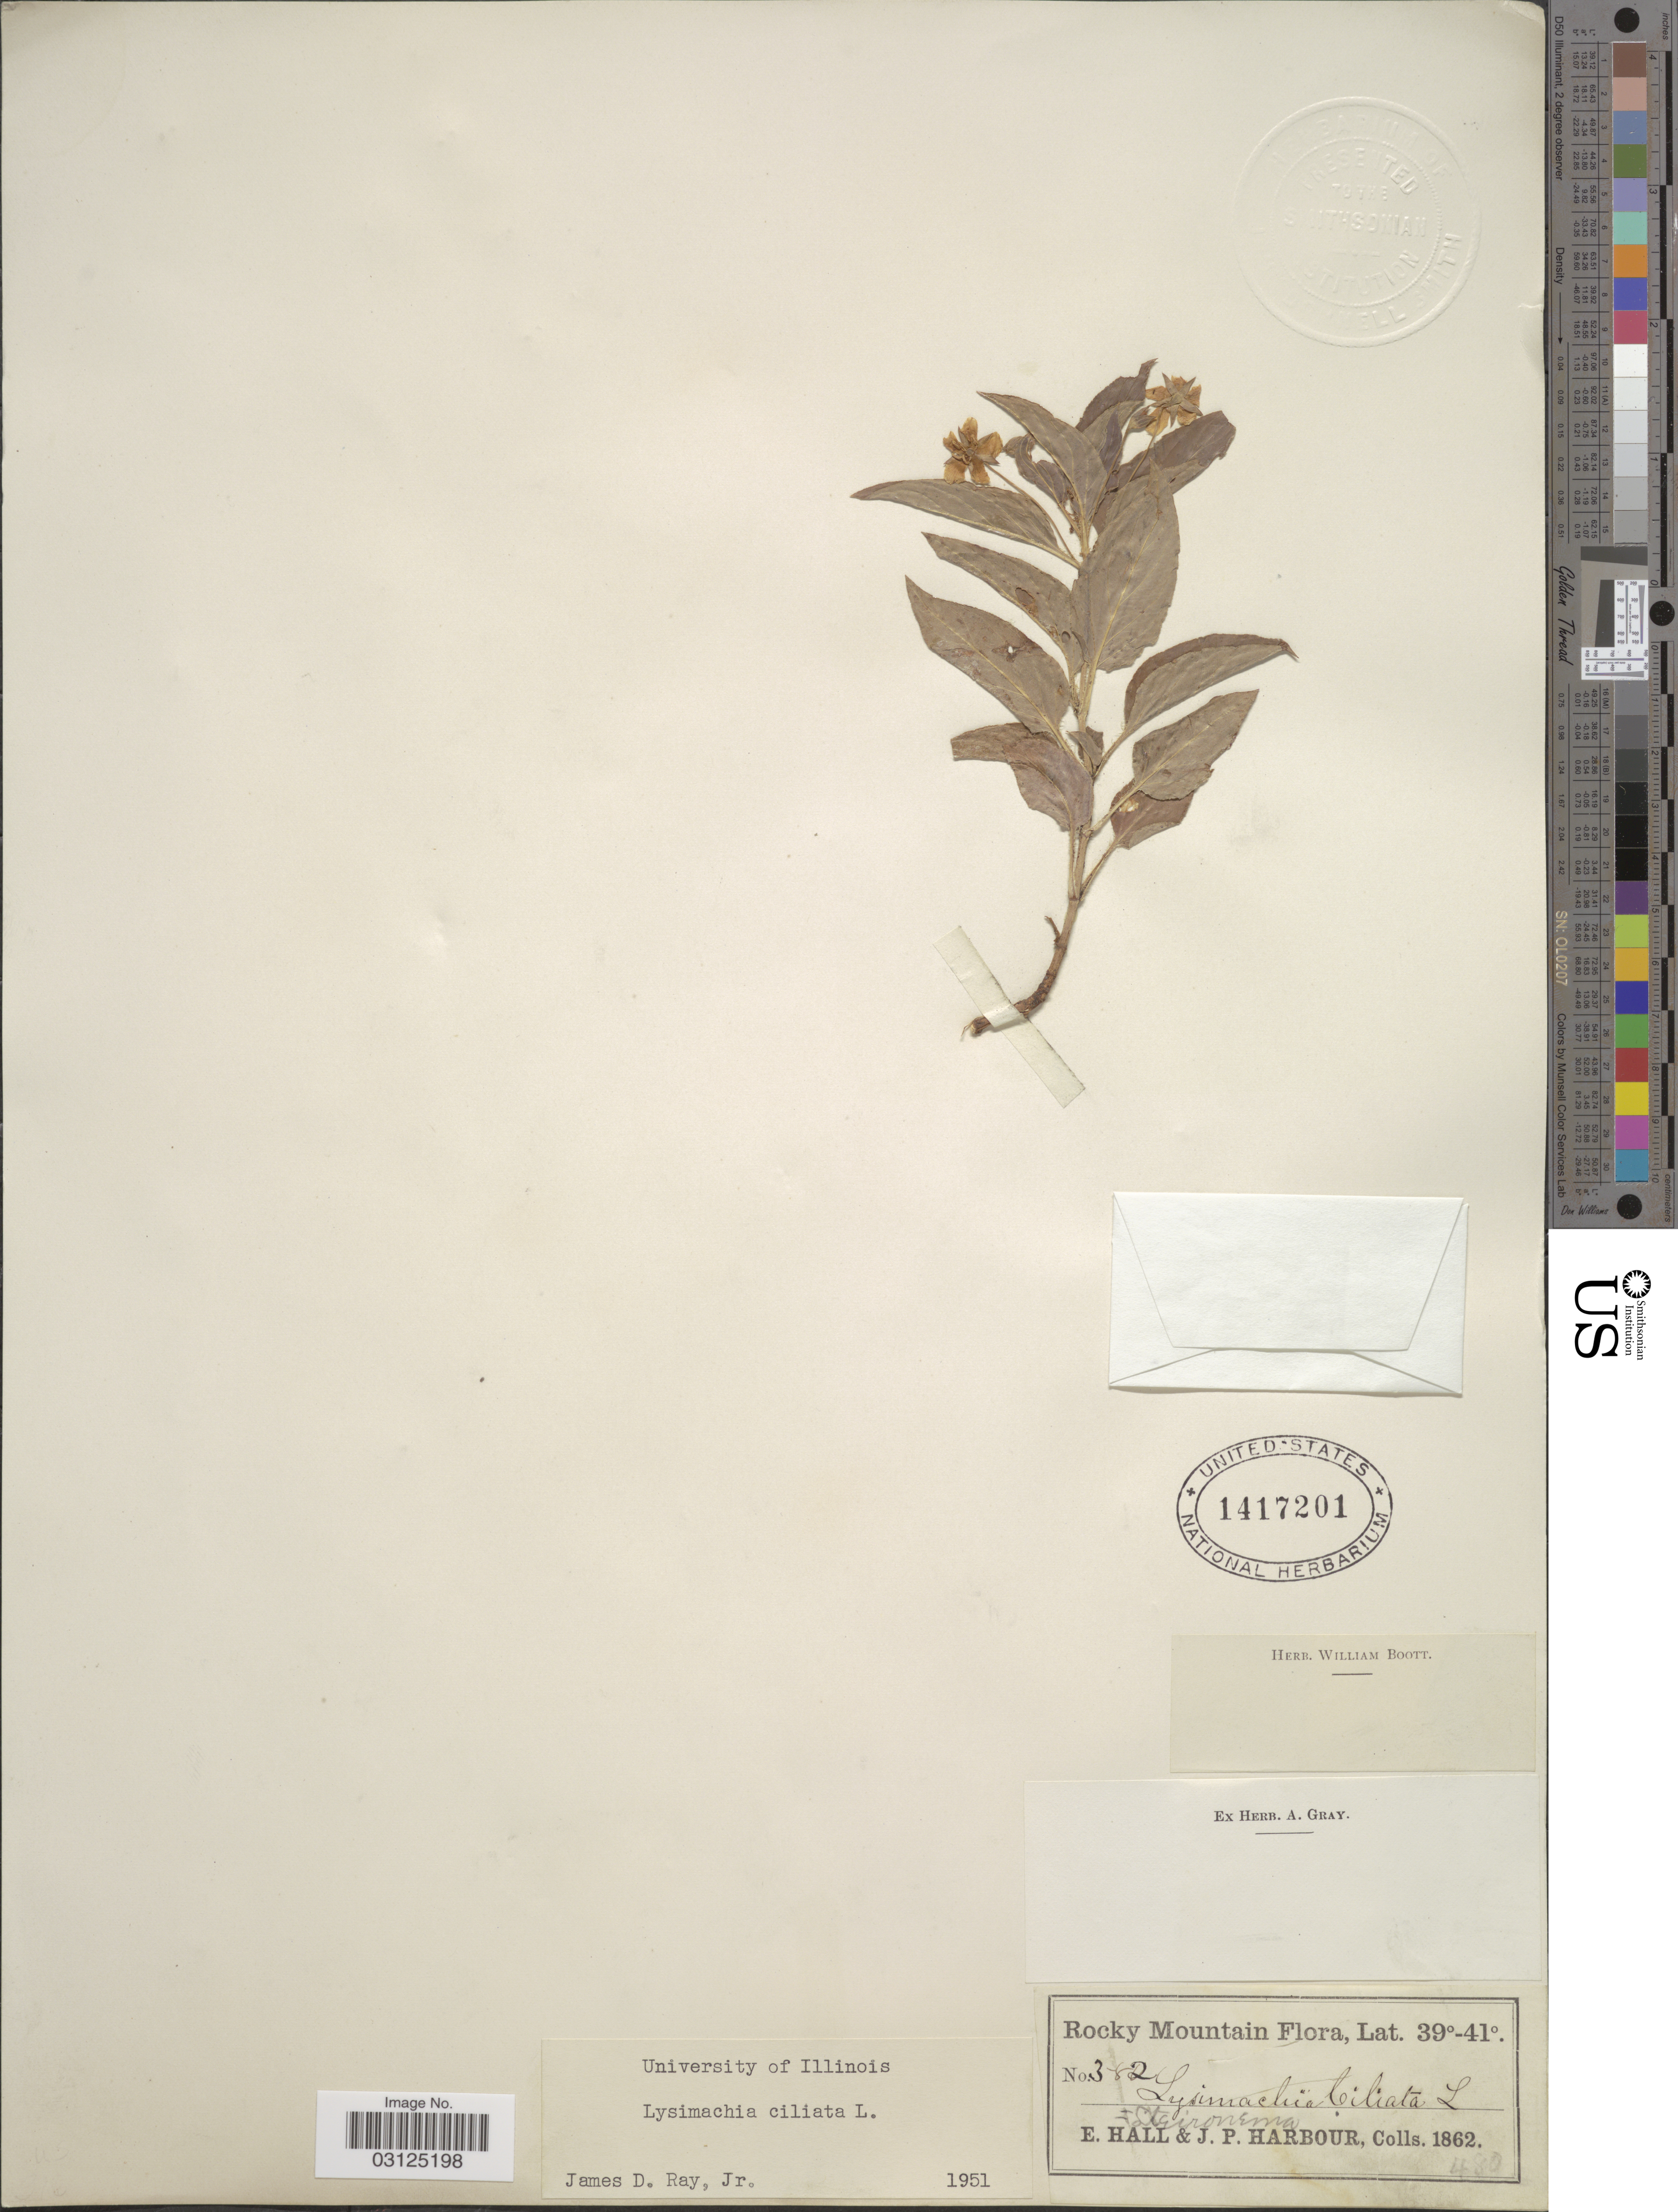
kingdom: Plantae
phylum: Tracheophyta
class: Magnoliopsida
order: Ericales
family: Primulaceae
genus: Lysimachia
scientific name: Lysimachia ciliata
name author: L.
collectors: E. Hall & J. Harbour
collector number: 382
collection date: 1862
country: United States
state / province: Colorado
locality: Rocky Mtns.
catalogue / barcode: US 1417201